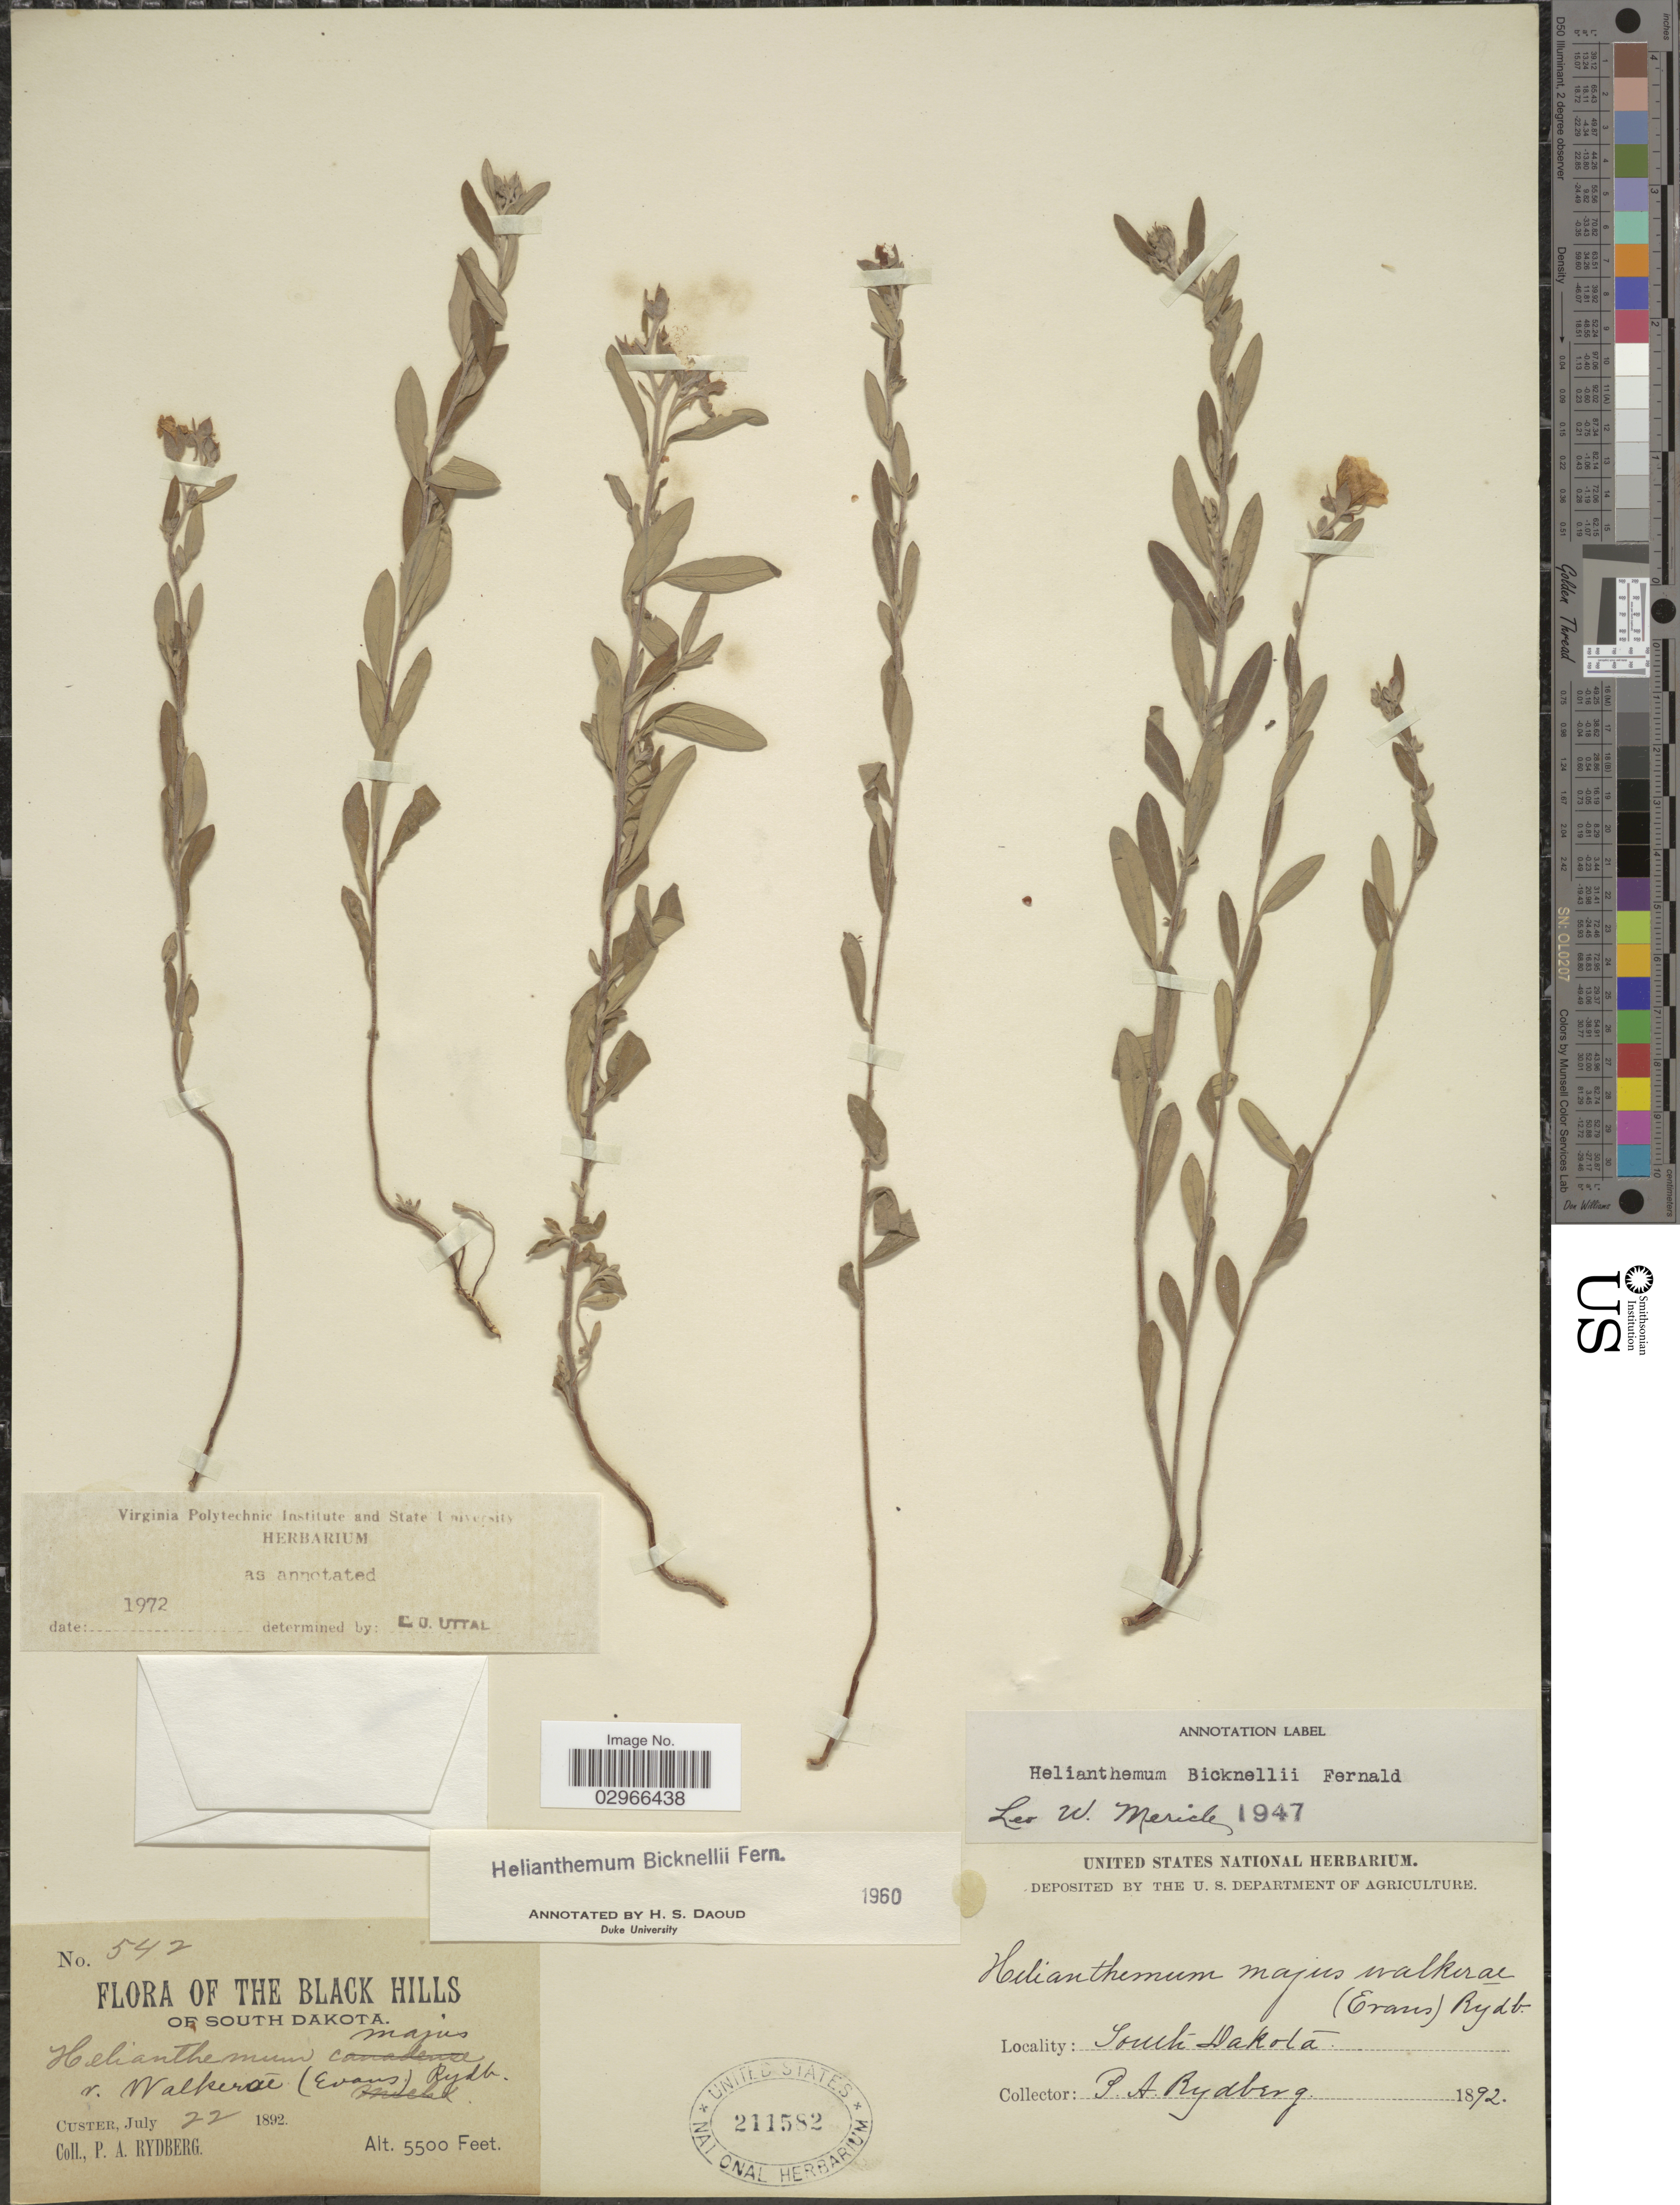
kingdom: Plantae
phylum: Tracheophyta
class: Magnoliopsida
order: Malvales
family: Cistaceae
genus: Helianthemum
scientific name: Helianthemum bicknellii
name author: Fernald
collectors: P. A. Rydberg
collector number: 542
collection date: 1892-07-22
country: United States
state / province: South Dakota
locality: The Black Hills of South Dakota. Custer.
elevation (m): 1676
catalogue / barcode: US 211582